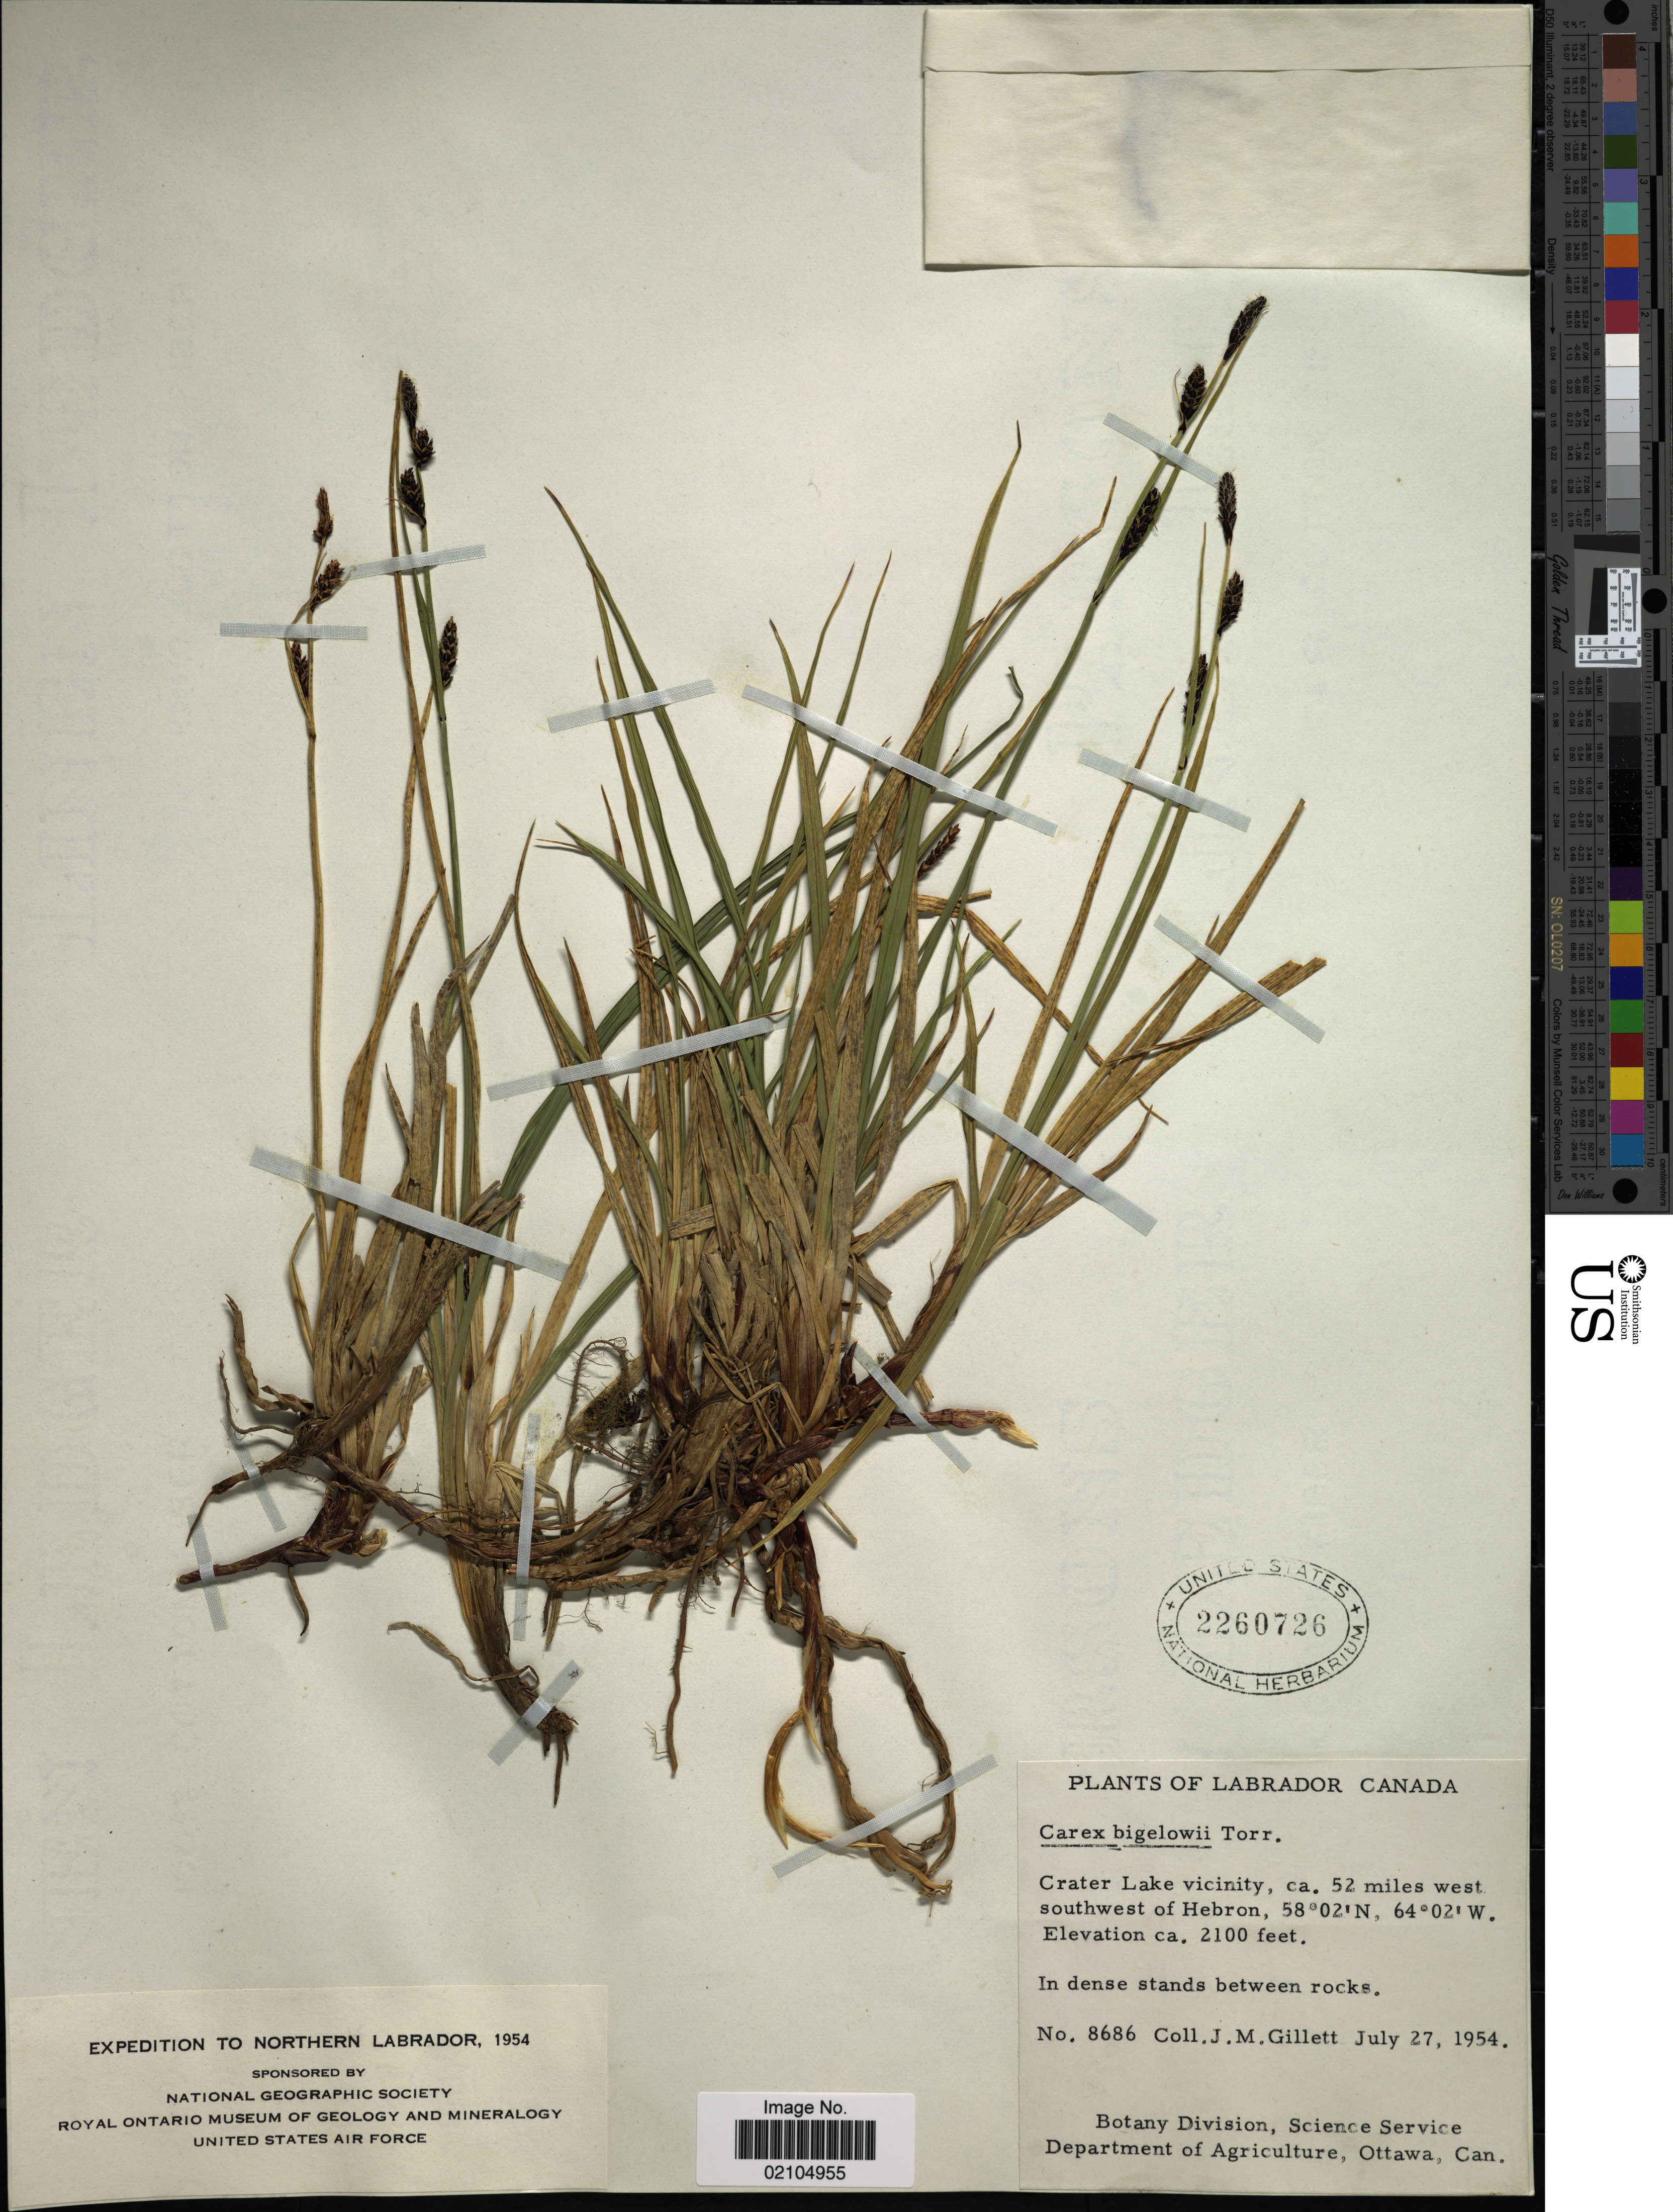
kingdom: Plantae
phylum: Tracheophyta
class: Liliopsida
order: Poales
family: Cyperaceae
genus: Carex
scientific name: Carex bigelowii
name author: Torr. ex Schwein.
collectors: J. M. Gillett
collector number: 8686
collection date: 1954-07-27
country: Canada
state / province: Newfoundland and Labrador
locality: Northern Labrador. Crater Lake vicinity, ca. 52 miles west southwest of Hebron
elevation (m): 640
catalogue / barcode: US 2260726